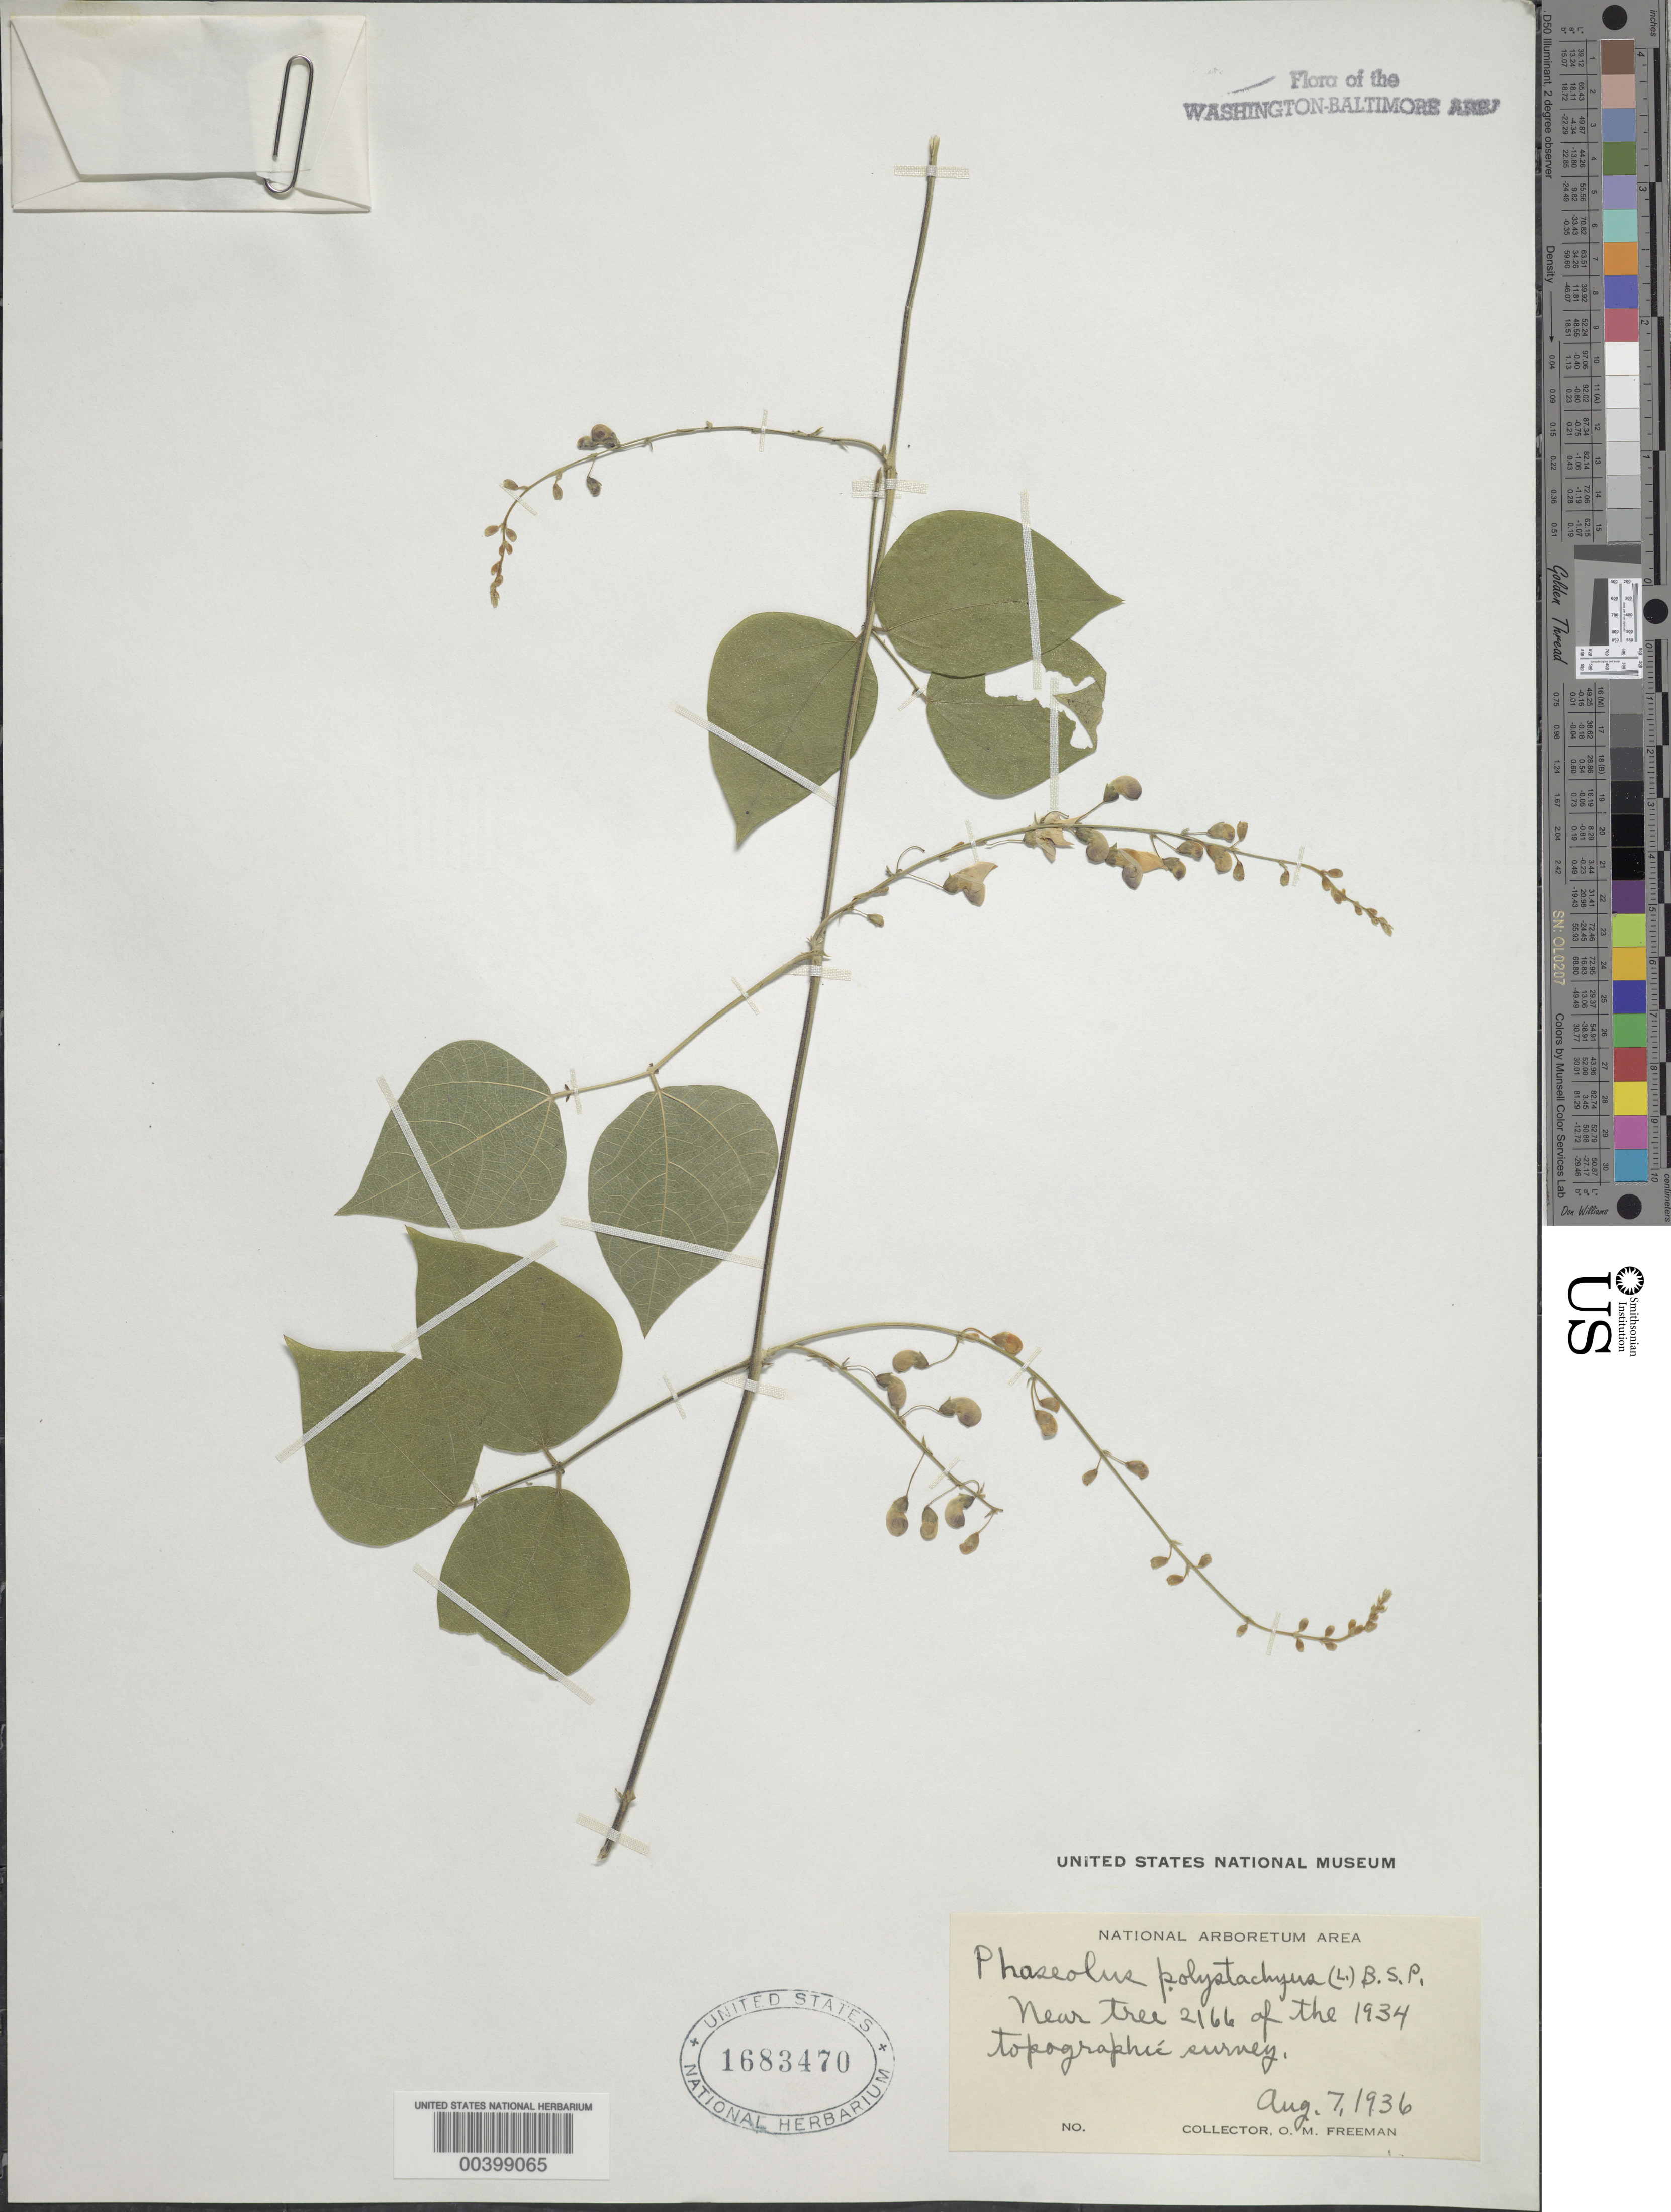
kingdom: Plantae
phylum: Tracheophyta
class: Magnoliopsida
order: Fabales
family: Fabaceae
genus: Phaseolus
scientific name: Phaseolus polystachios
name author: (L.) Britton, Stearns & Poggenb.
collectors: O. Freeman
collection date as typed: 07 Aug 1936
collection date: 1936-08-07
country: United States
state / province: District of Columbia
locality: National Arboretum, near Tree 2166 of the 1934 Topo Survey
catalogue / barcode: US 1683470